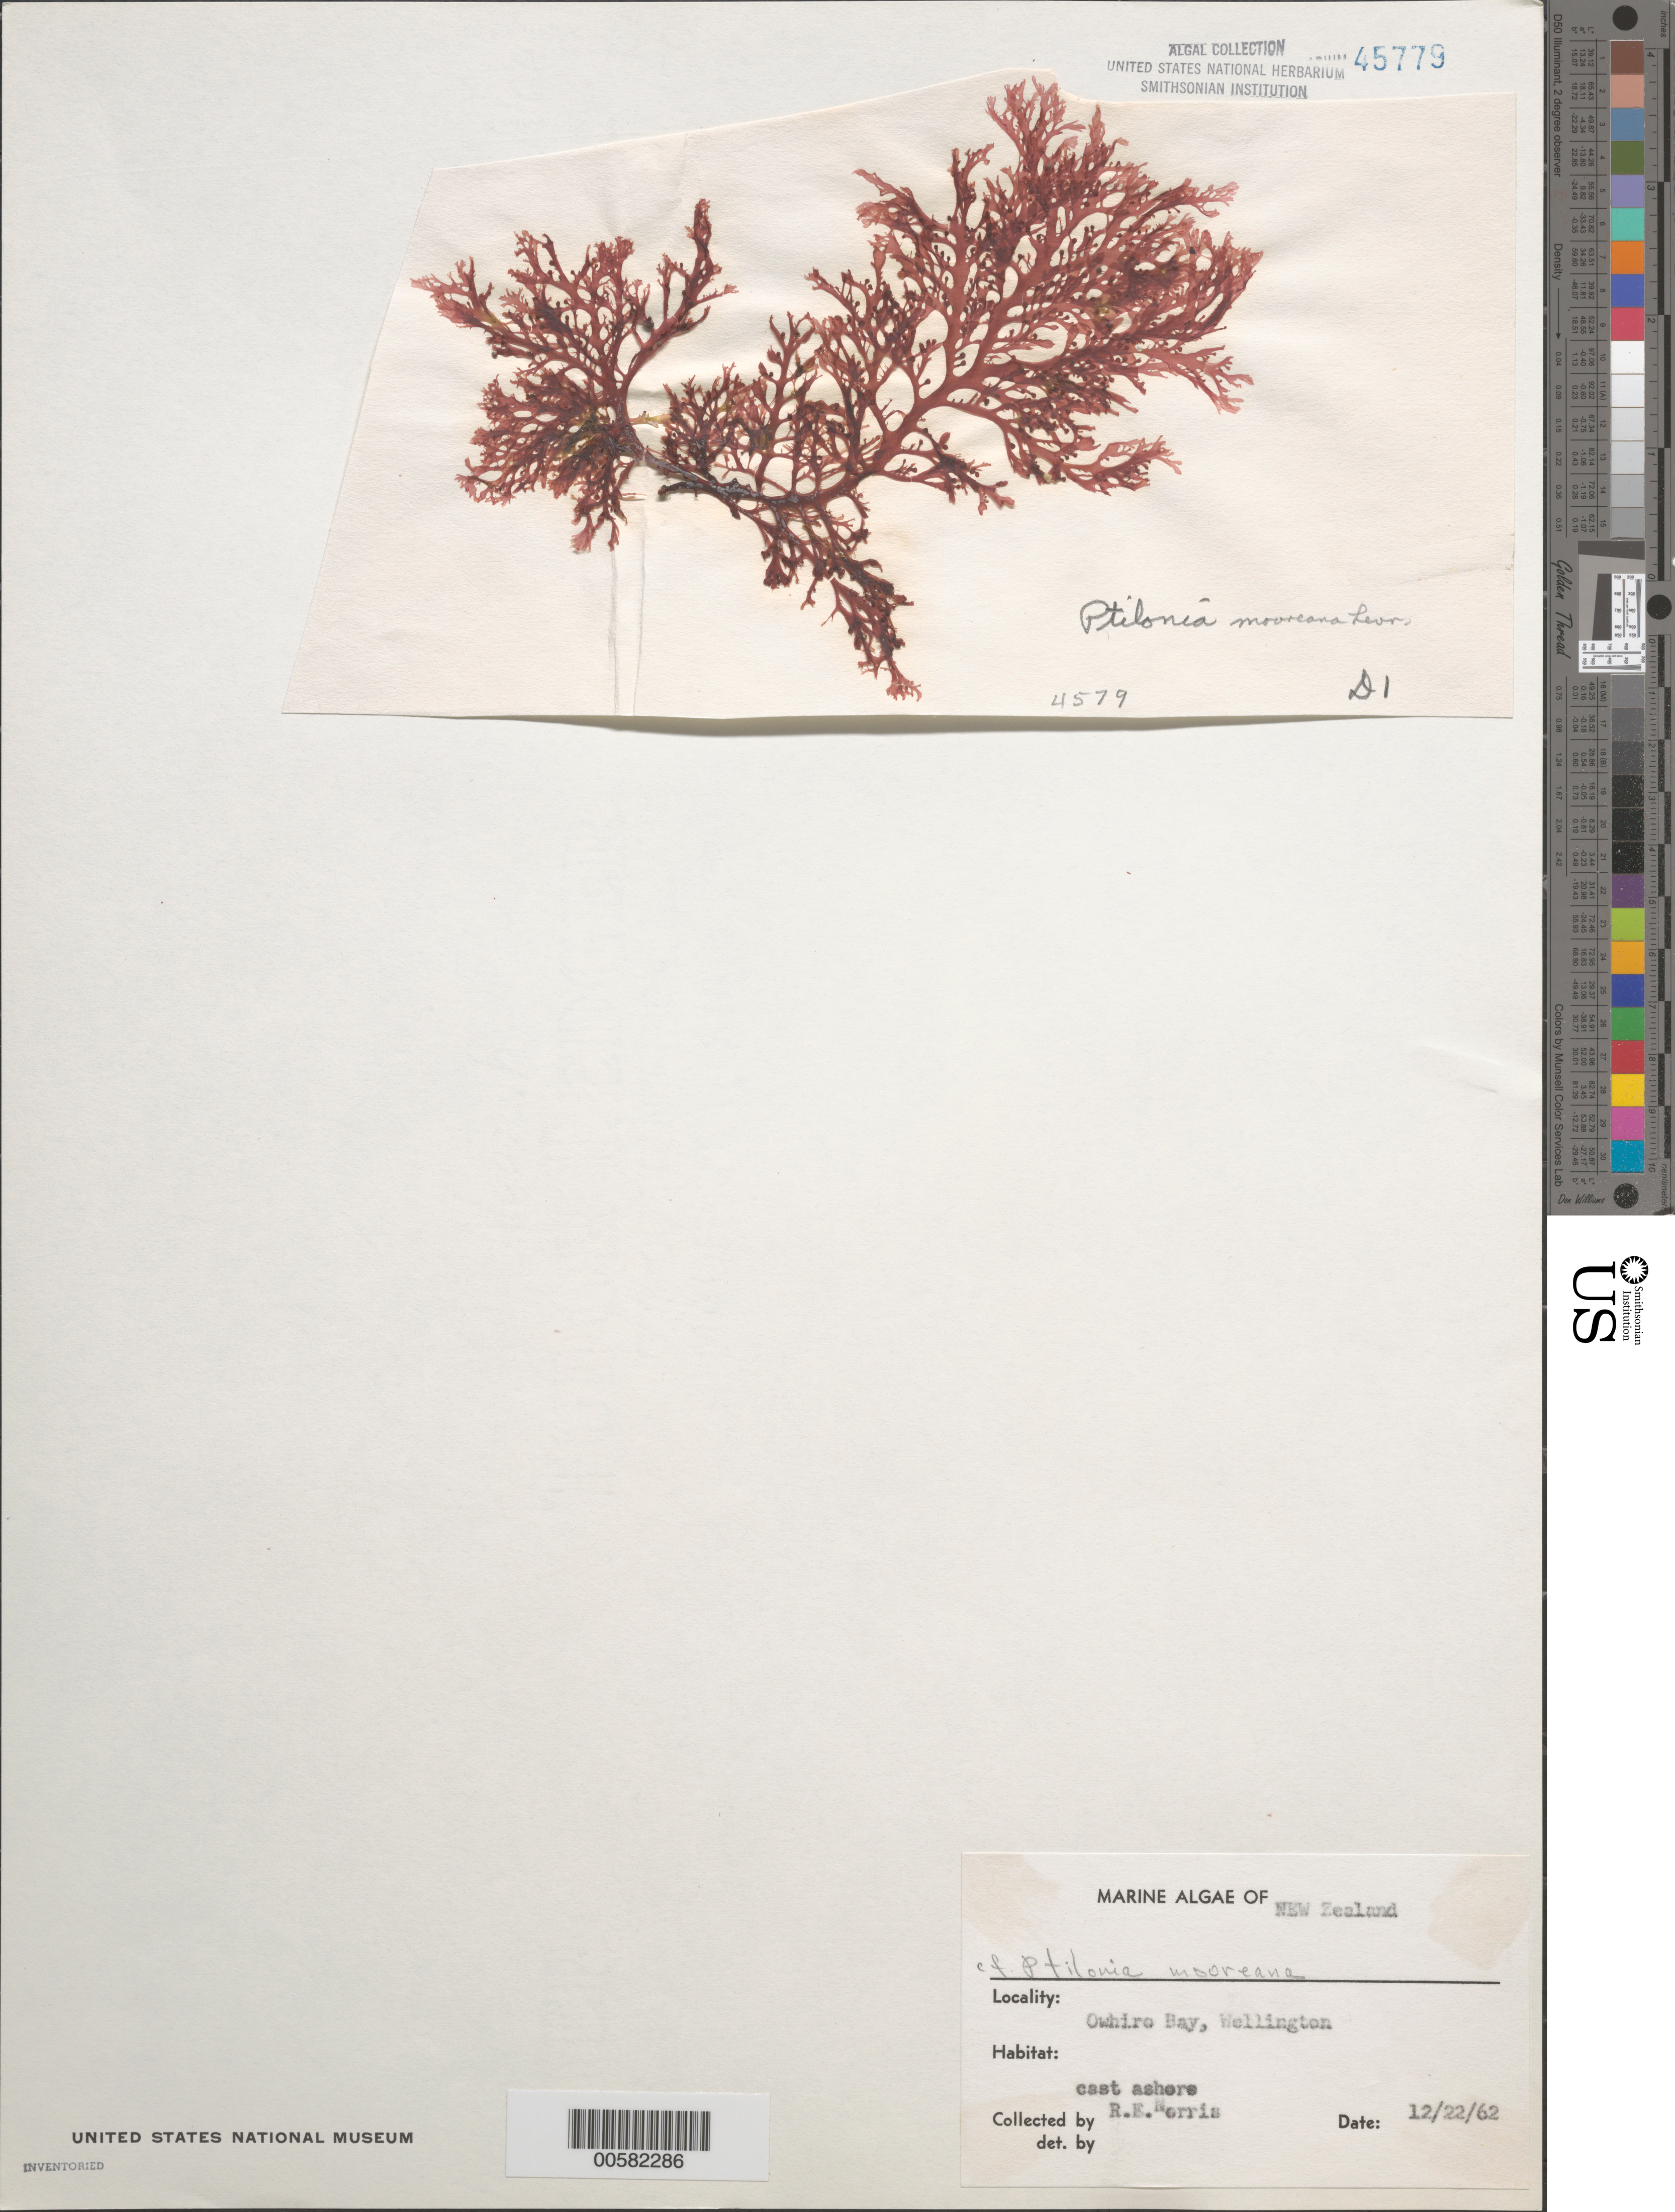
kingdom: Plantae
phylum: Rhodophyta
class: Florideophyceae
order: Bonnemaisoniales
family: Bonnemaisoniaceae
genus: Ptilonia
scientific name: Ptilonia mooreana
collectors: R. E. Norris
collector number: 4579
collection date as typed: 22 Dec 1962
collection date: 1962-12-22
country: New Zealand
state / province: Wellington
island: North Island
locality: Owhiro Bay, Wellington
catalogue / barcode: US 45779